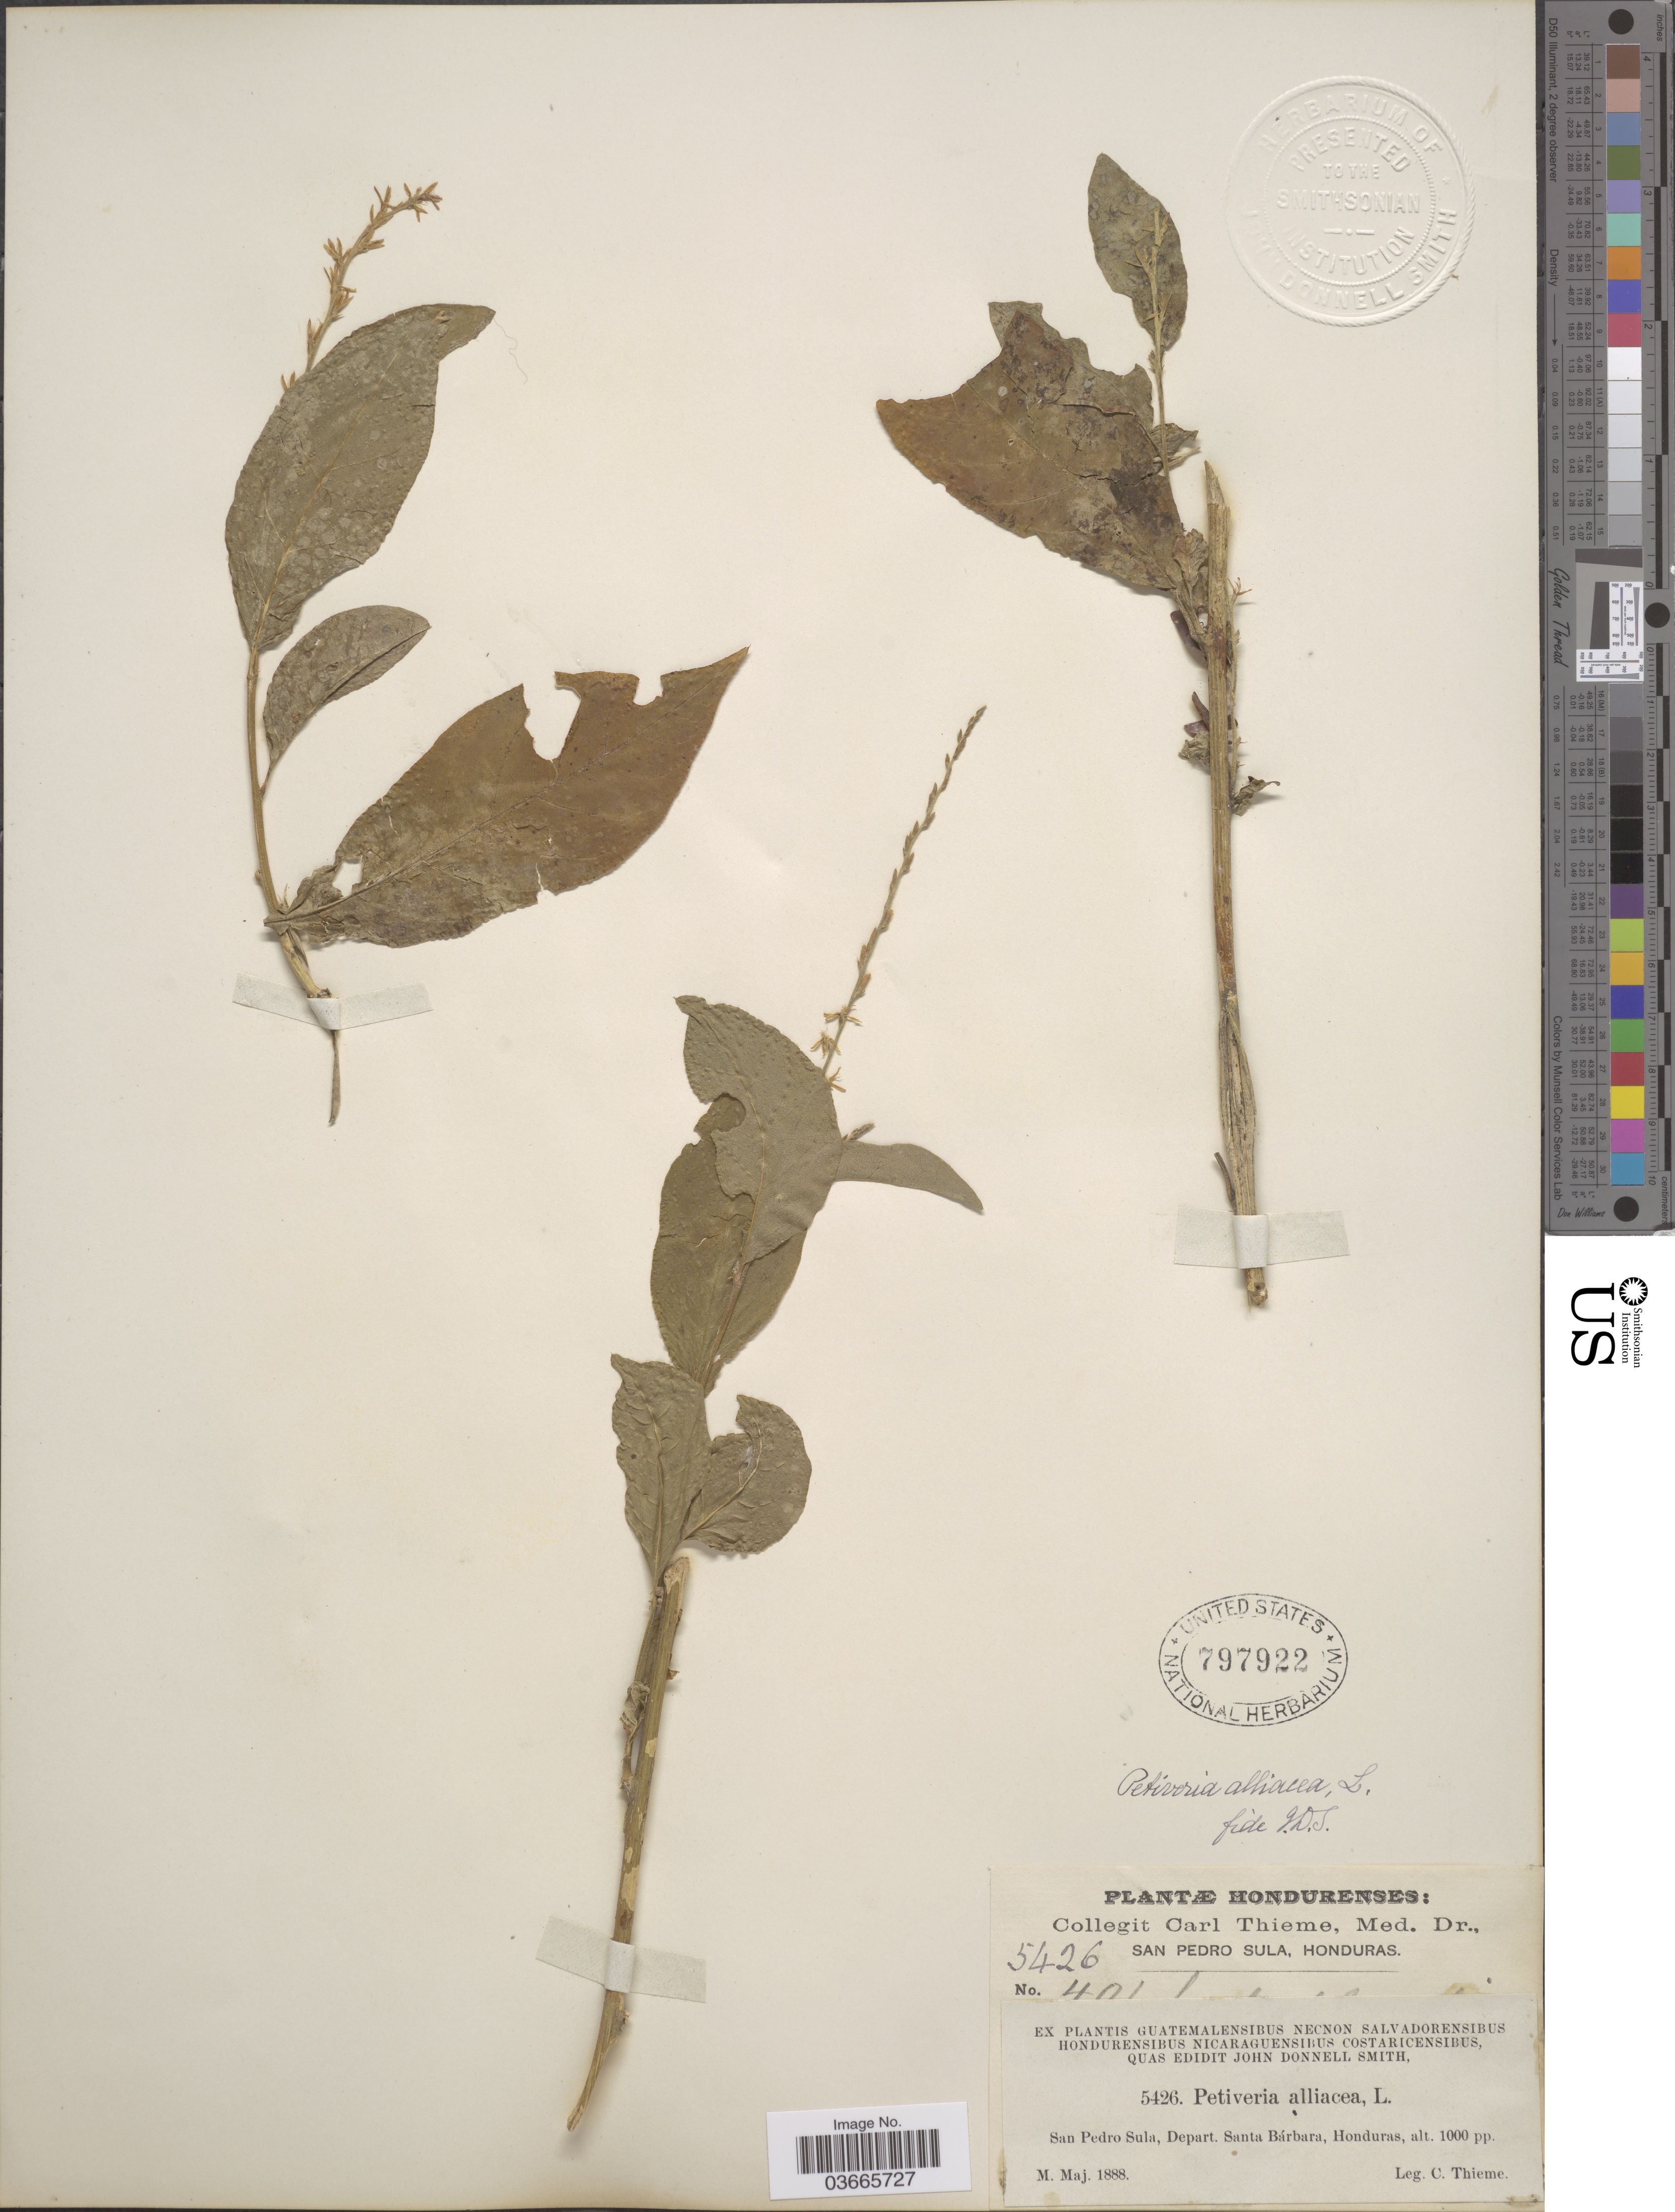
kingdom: Plantae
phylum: Tracheophyta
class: Magnoliopsida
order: Caryophyllales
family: Phytolaccaceae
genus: Petiveria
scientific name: Petiveria alliacea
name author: L.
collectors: C. Thieme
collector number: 5426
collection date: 1888-05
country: Honduras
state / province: Santa Bárbara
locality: San Pedro Sula, Depart. Santa Bárbara.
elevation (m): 305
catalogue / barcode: US 797922